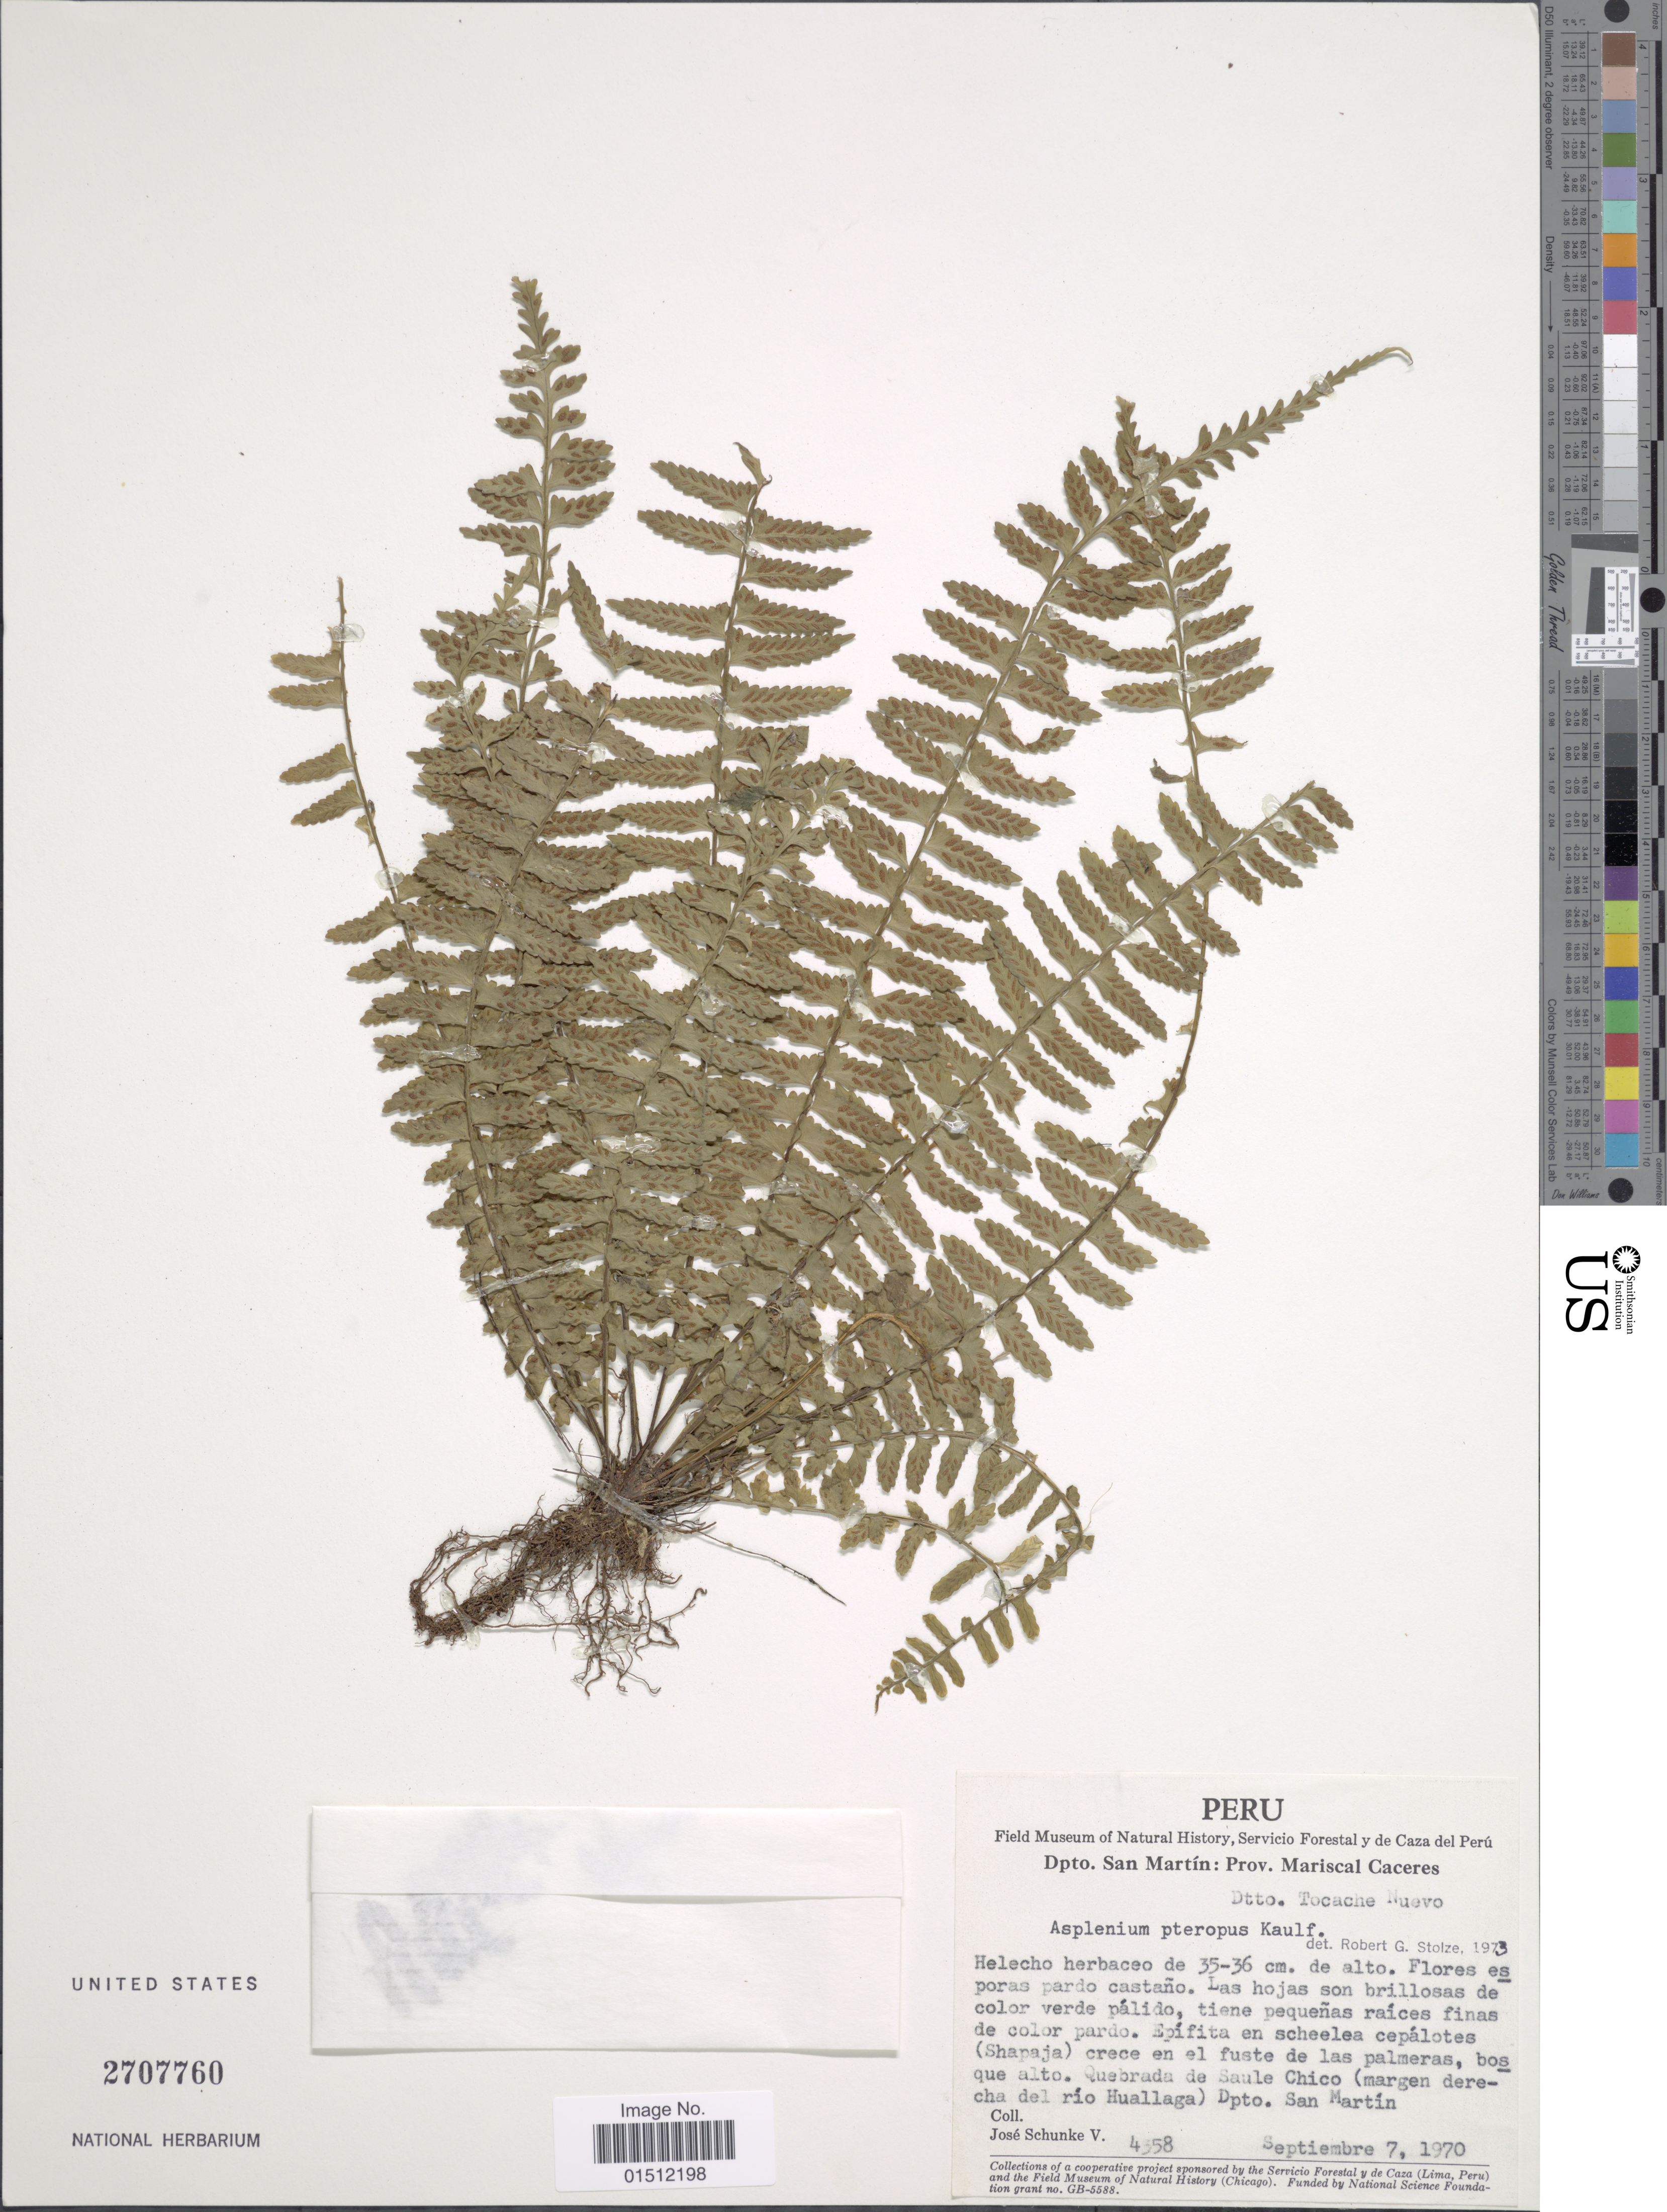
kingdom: Plantae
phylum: Tracheophyta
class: Polypodiopsida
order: Polypodiales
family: Aspleniaceae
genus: Asplenium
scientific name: Asplenium pteropus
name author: Kaulf.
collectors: J. M. Schunke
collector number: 4358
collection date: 1970-09-07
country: Peru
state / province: San Martín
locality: Dpto. San Martin: Prov. Mariscal Caceres. Dtto. Tocache Nuevo, Quebrada de Saule Chico (margen derecha del rio Huallaga) Dpto. San Martin.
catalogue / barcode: US 2707760